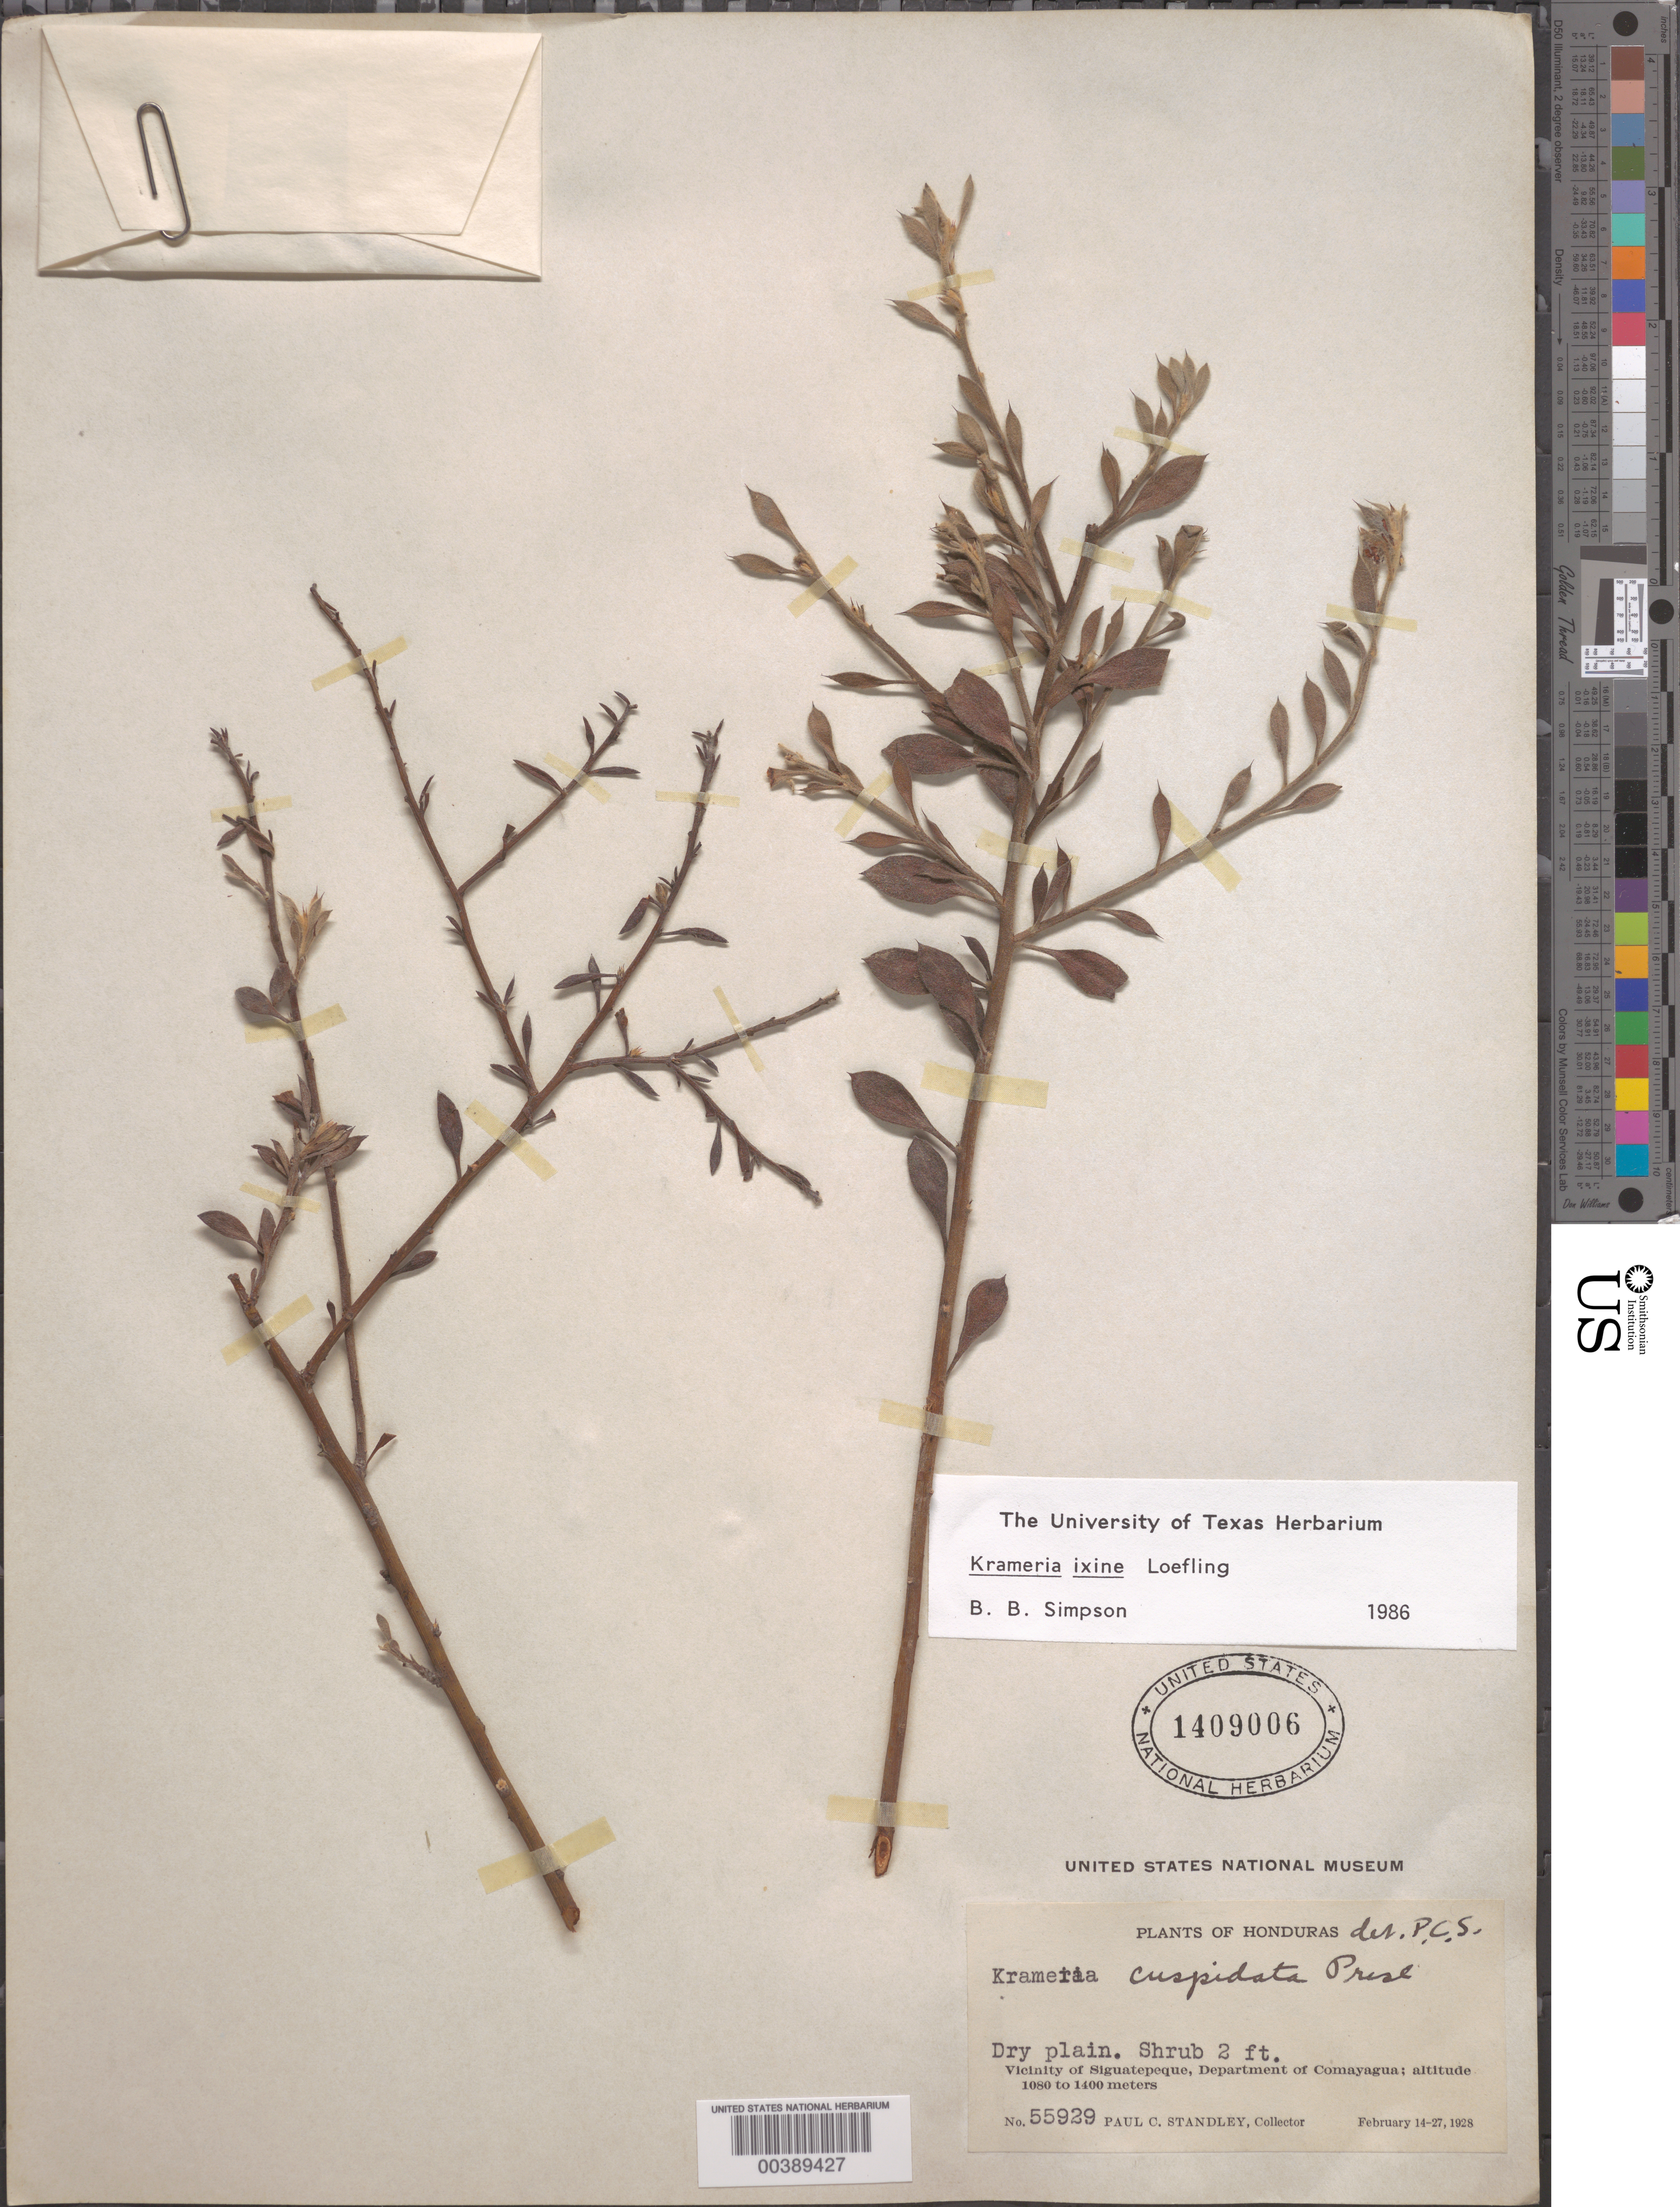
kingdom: Plantae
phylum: Tracheophyta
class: Magnoliopsida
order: Zygophyllales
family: Krameriaceae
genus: Krameria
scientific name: Krameria ixine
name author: L.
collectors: P. C. Standley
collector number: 55929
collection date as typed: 14 Feb 1928 to 27 Feb 1928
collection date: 1928-02-14/1928-02-27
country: Honduras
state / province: Comayagua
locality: Vicinity of Siguatepeque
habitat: Dry plain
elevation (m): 329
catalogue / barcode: US 1409006